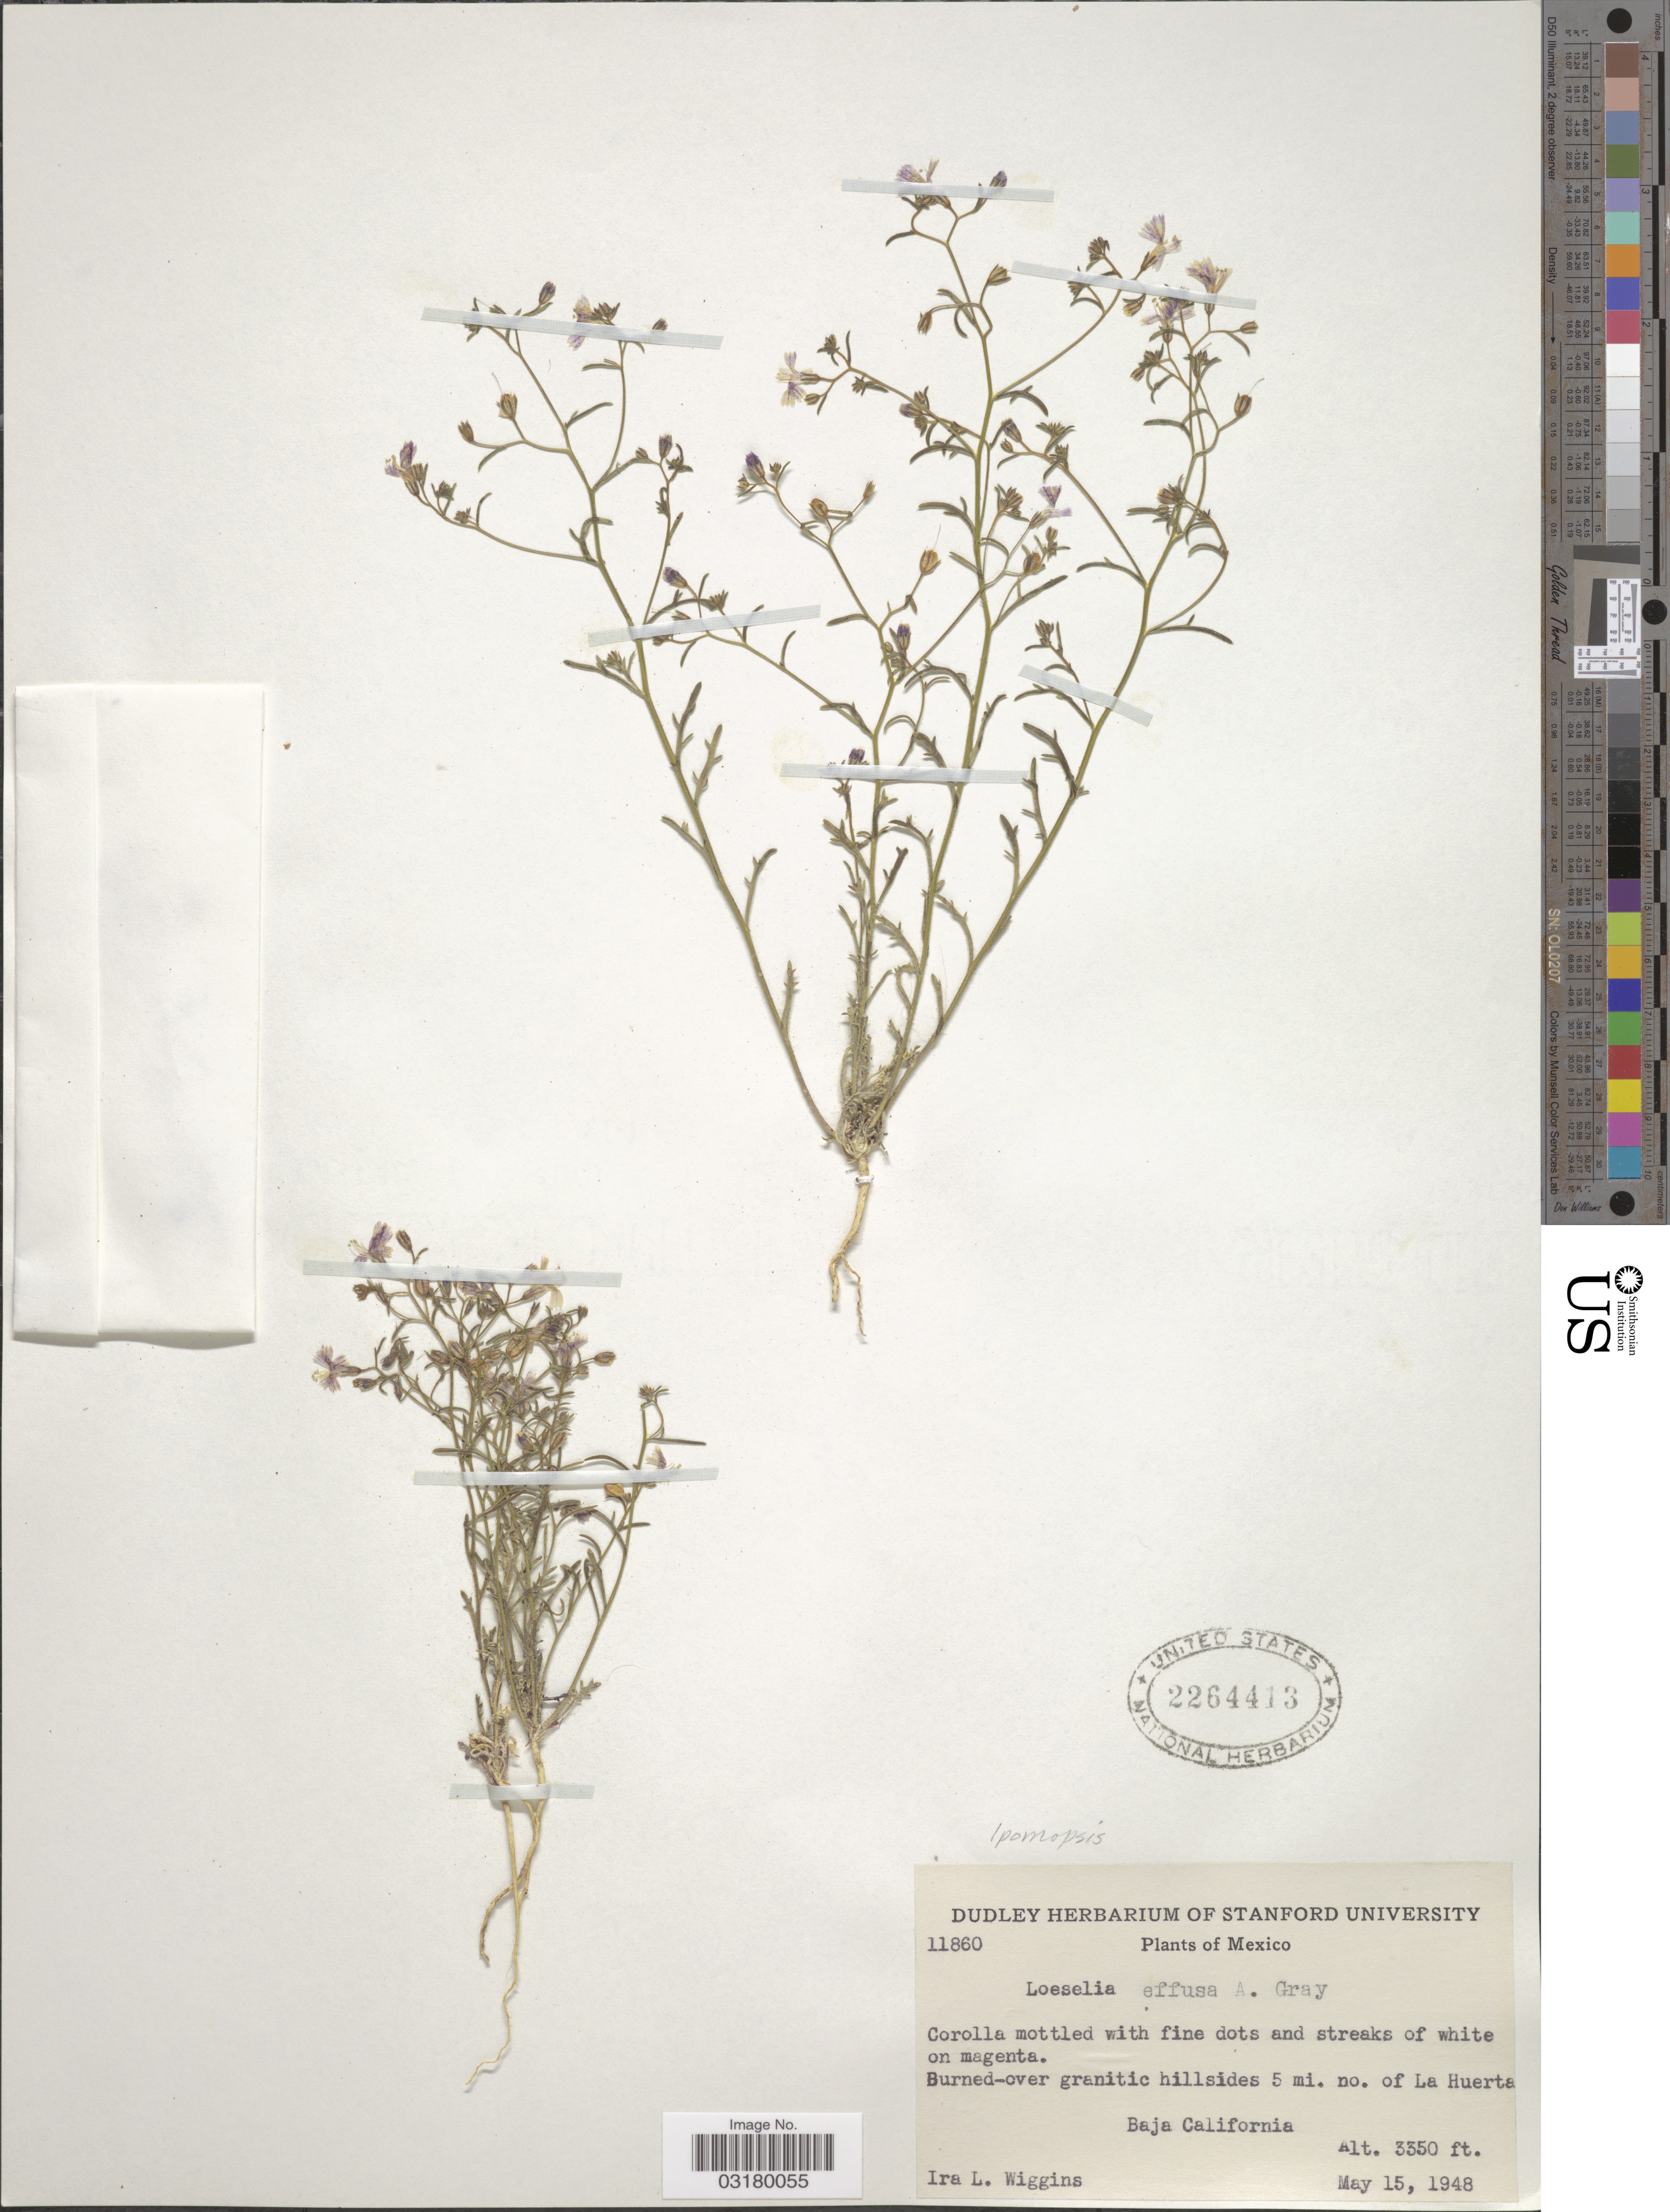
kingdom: Plantae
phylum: Tracheophyta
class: Magnoliopsida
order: Ericales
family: Polemoniaceae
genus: Ipomopsis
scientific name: Ipomopsis effusa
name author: (A. Gray) Moran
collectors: I. L. Wiggins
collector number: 11860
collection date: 1948-05-15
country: Mexico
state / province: Baja California Norte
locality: Burned-over granitic hillsides 5 mi. no. of La Huerta.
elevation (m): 1021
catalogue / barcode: US 2264413